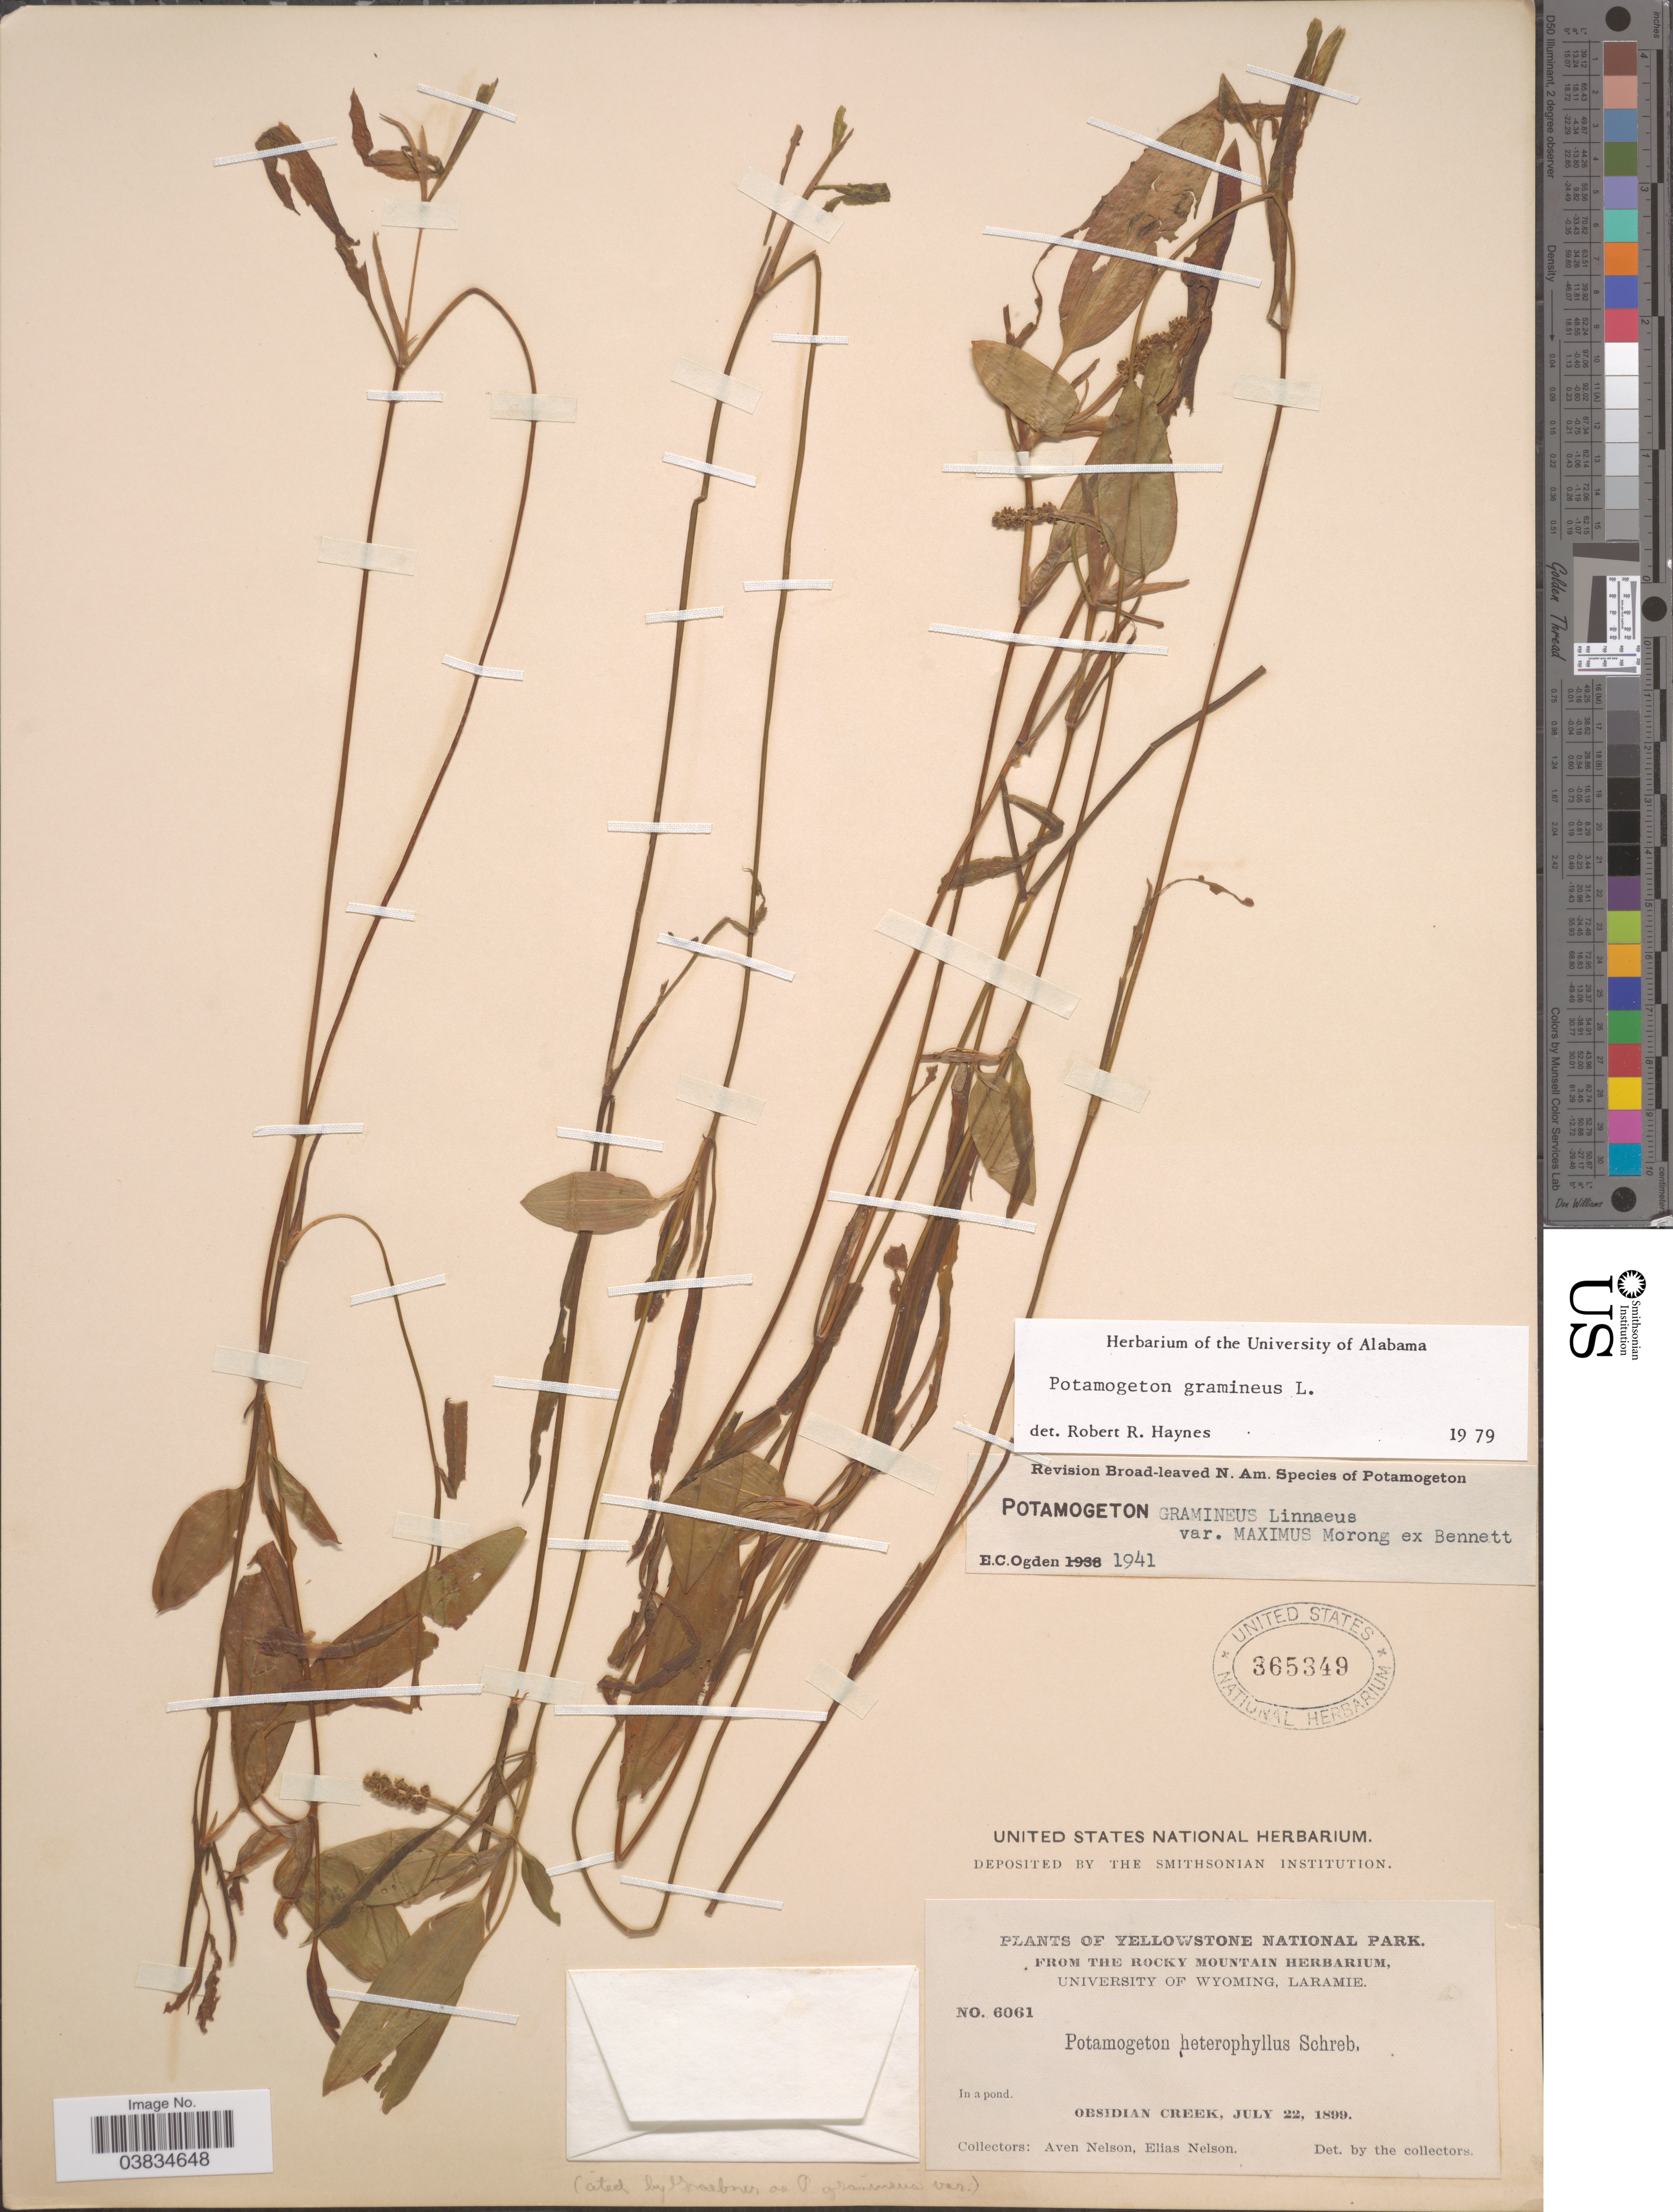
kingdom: Plantae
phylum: Tracheophyta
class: Liliopsida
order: Alismatales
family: Potamogetonaceae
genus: Potamogeton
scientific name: Potamogeton gramineus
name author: L.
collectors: A. Nelson & E. Nelson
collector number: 6061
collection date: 1899-07-22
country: United States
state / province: Wyoming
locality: Yellowstone National Park. Obsidian Creek.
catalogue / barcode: US 365349